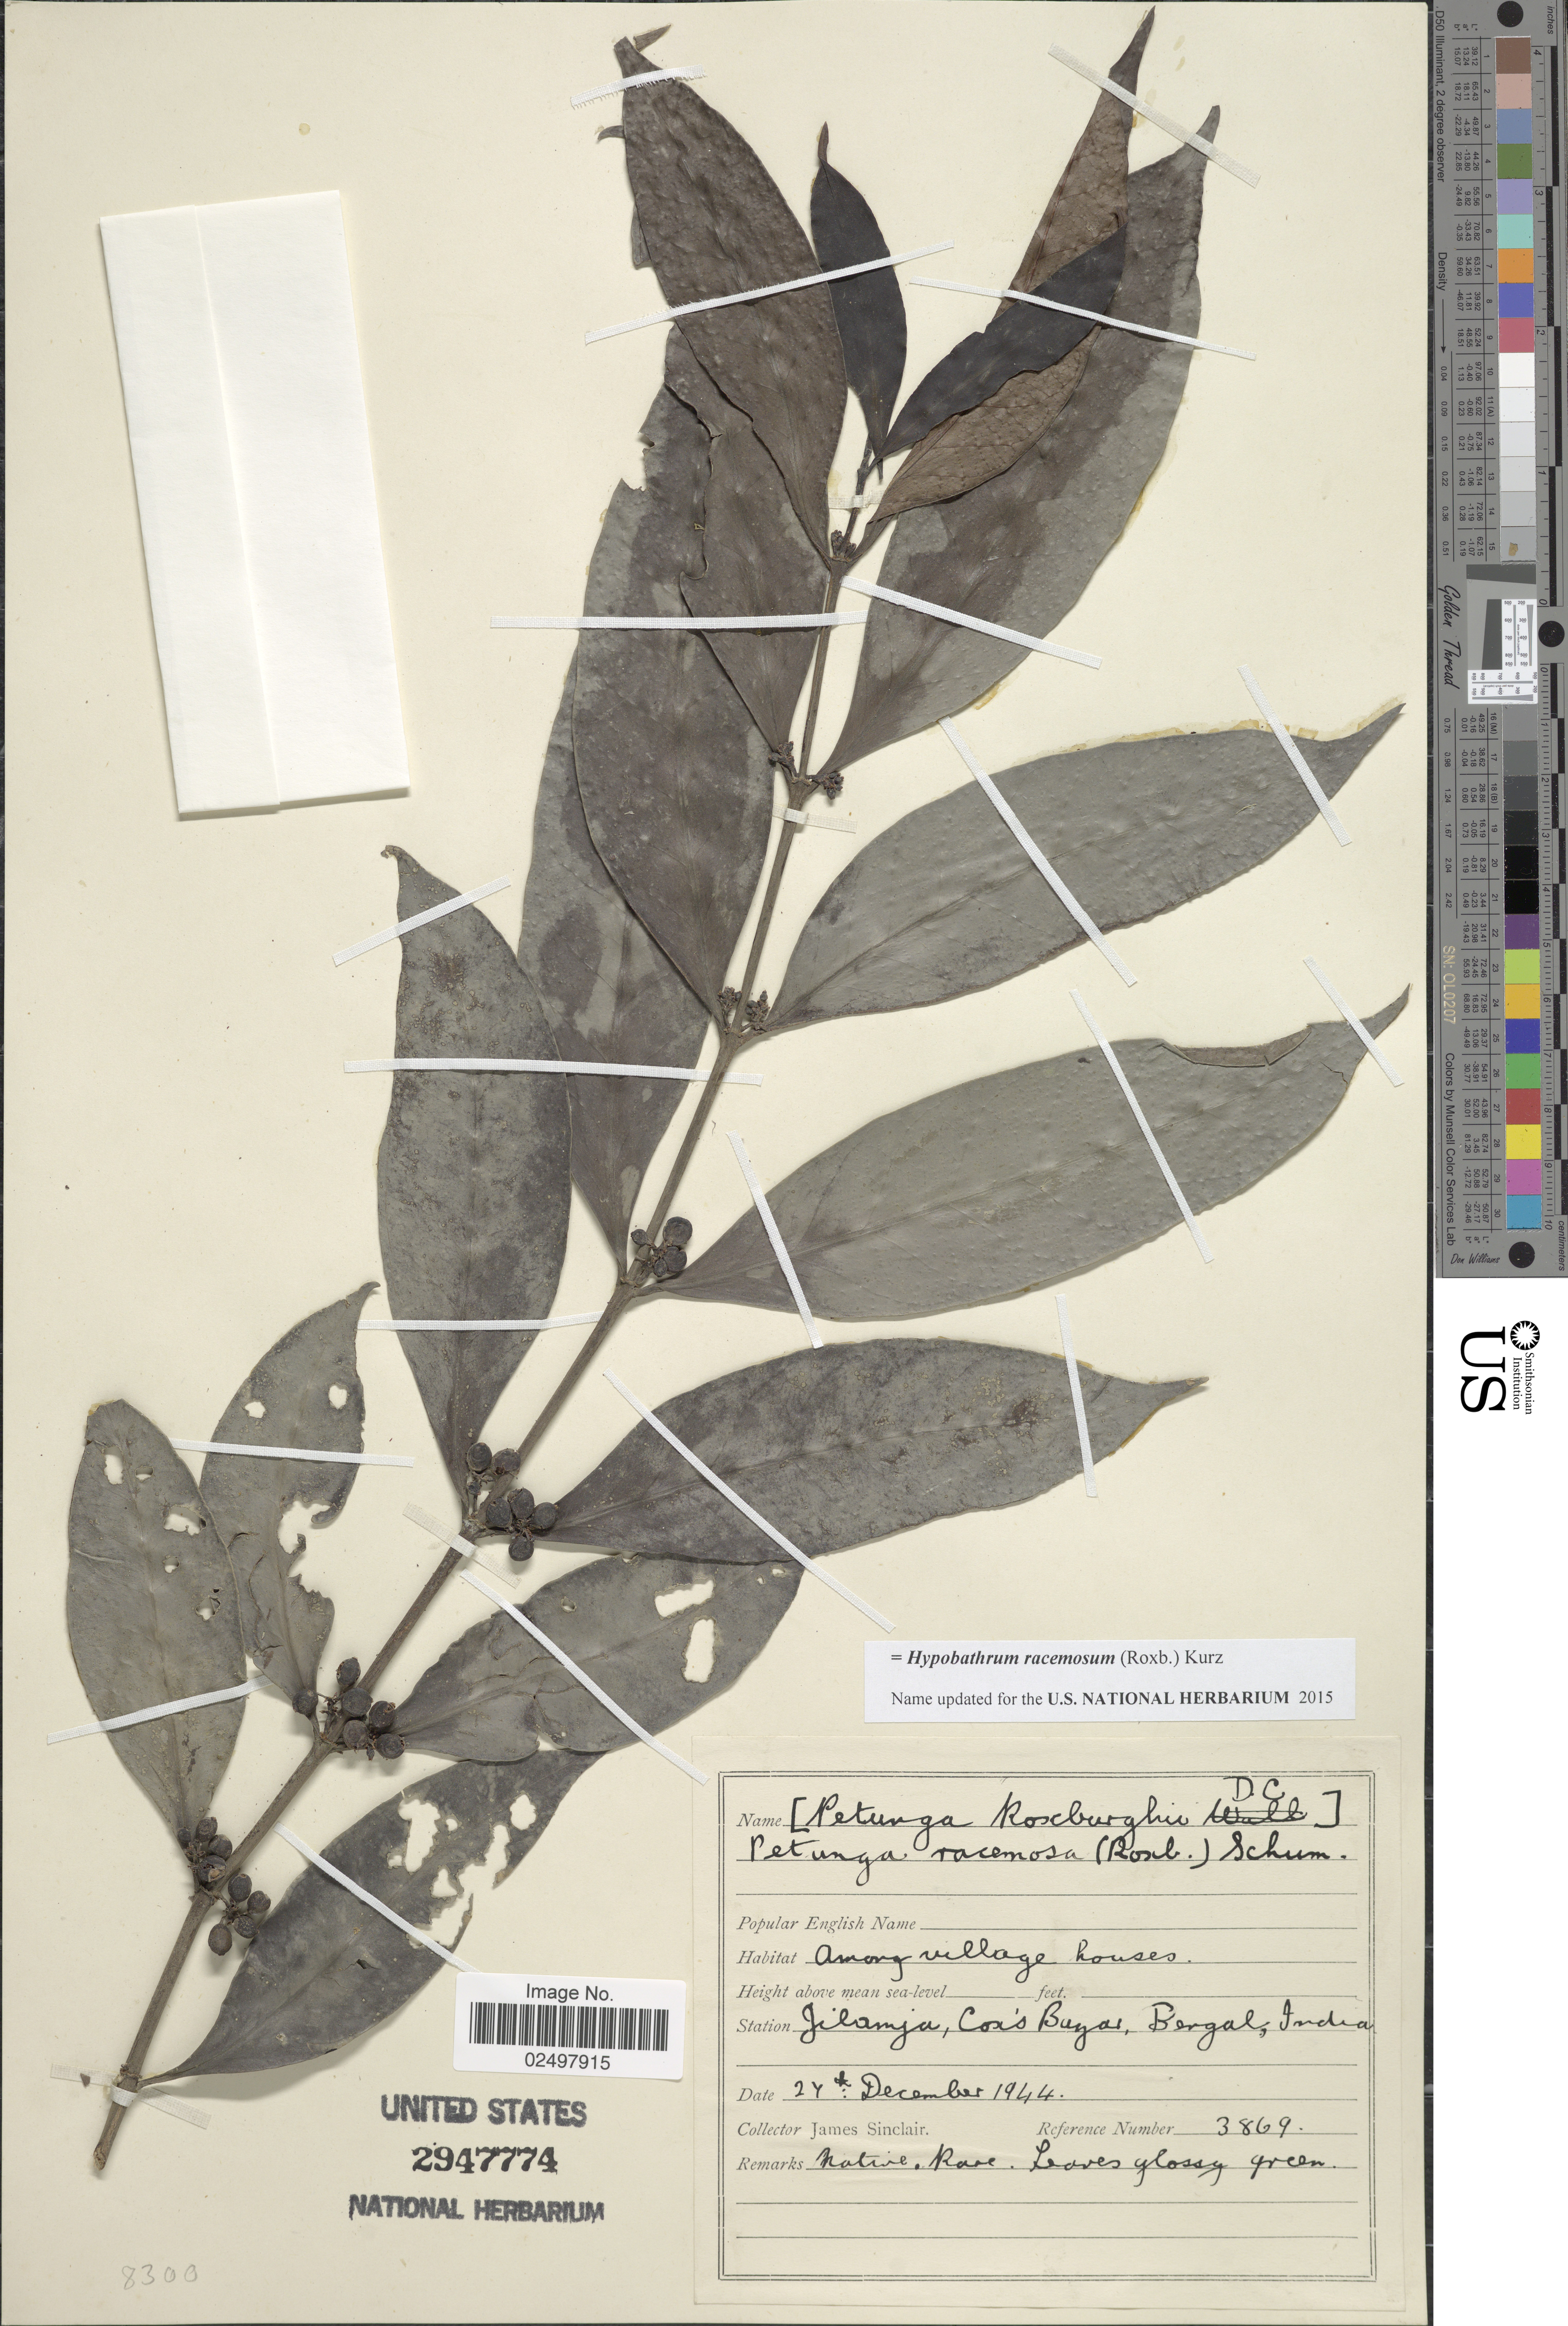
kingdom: Plantae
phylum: Tracheophyta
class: Magnoliopsida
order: Gentianales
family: Rubiaceae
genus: Hypobathrum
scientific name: Hypobathrum racemosum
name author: (Roxb.) Kurz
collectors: J. Sinclair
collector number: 3869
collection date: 1944-12-27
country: Bangladesh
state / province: Chittagong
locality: Jilamja, Cox's Bazar, Bengal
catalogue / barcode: US 2947774